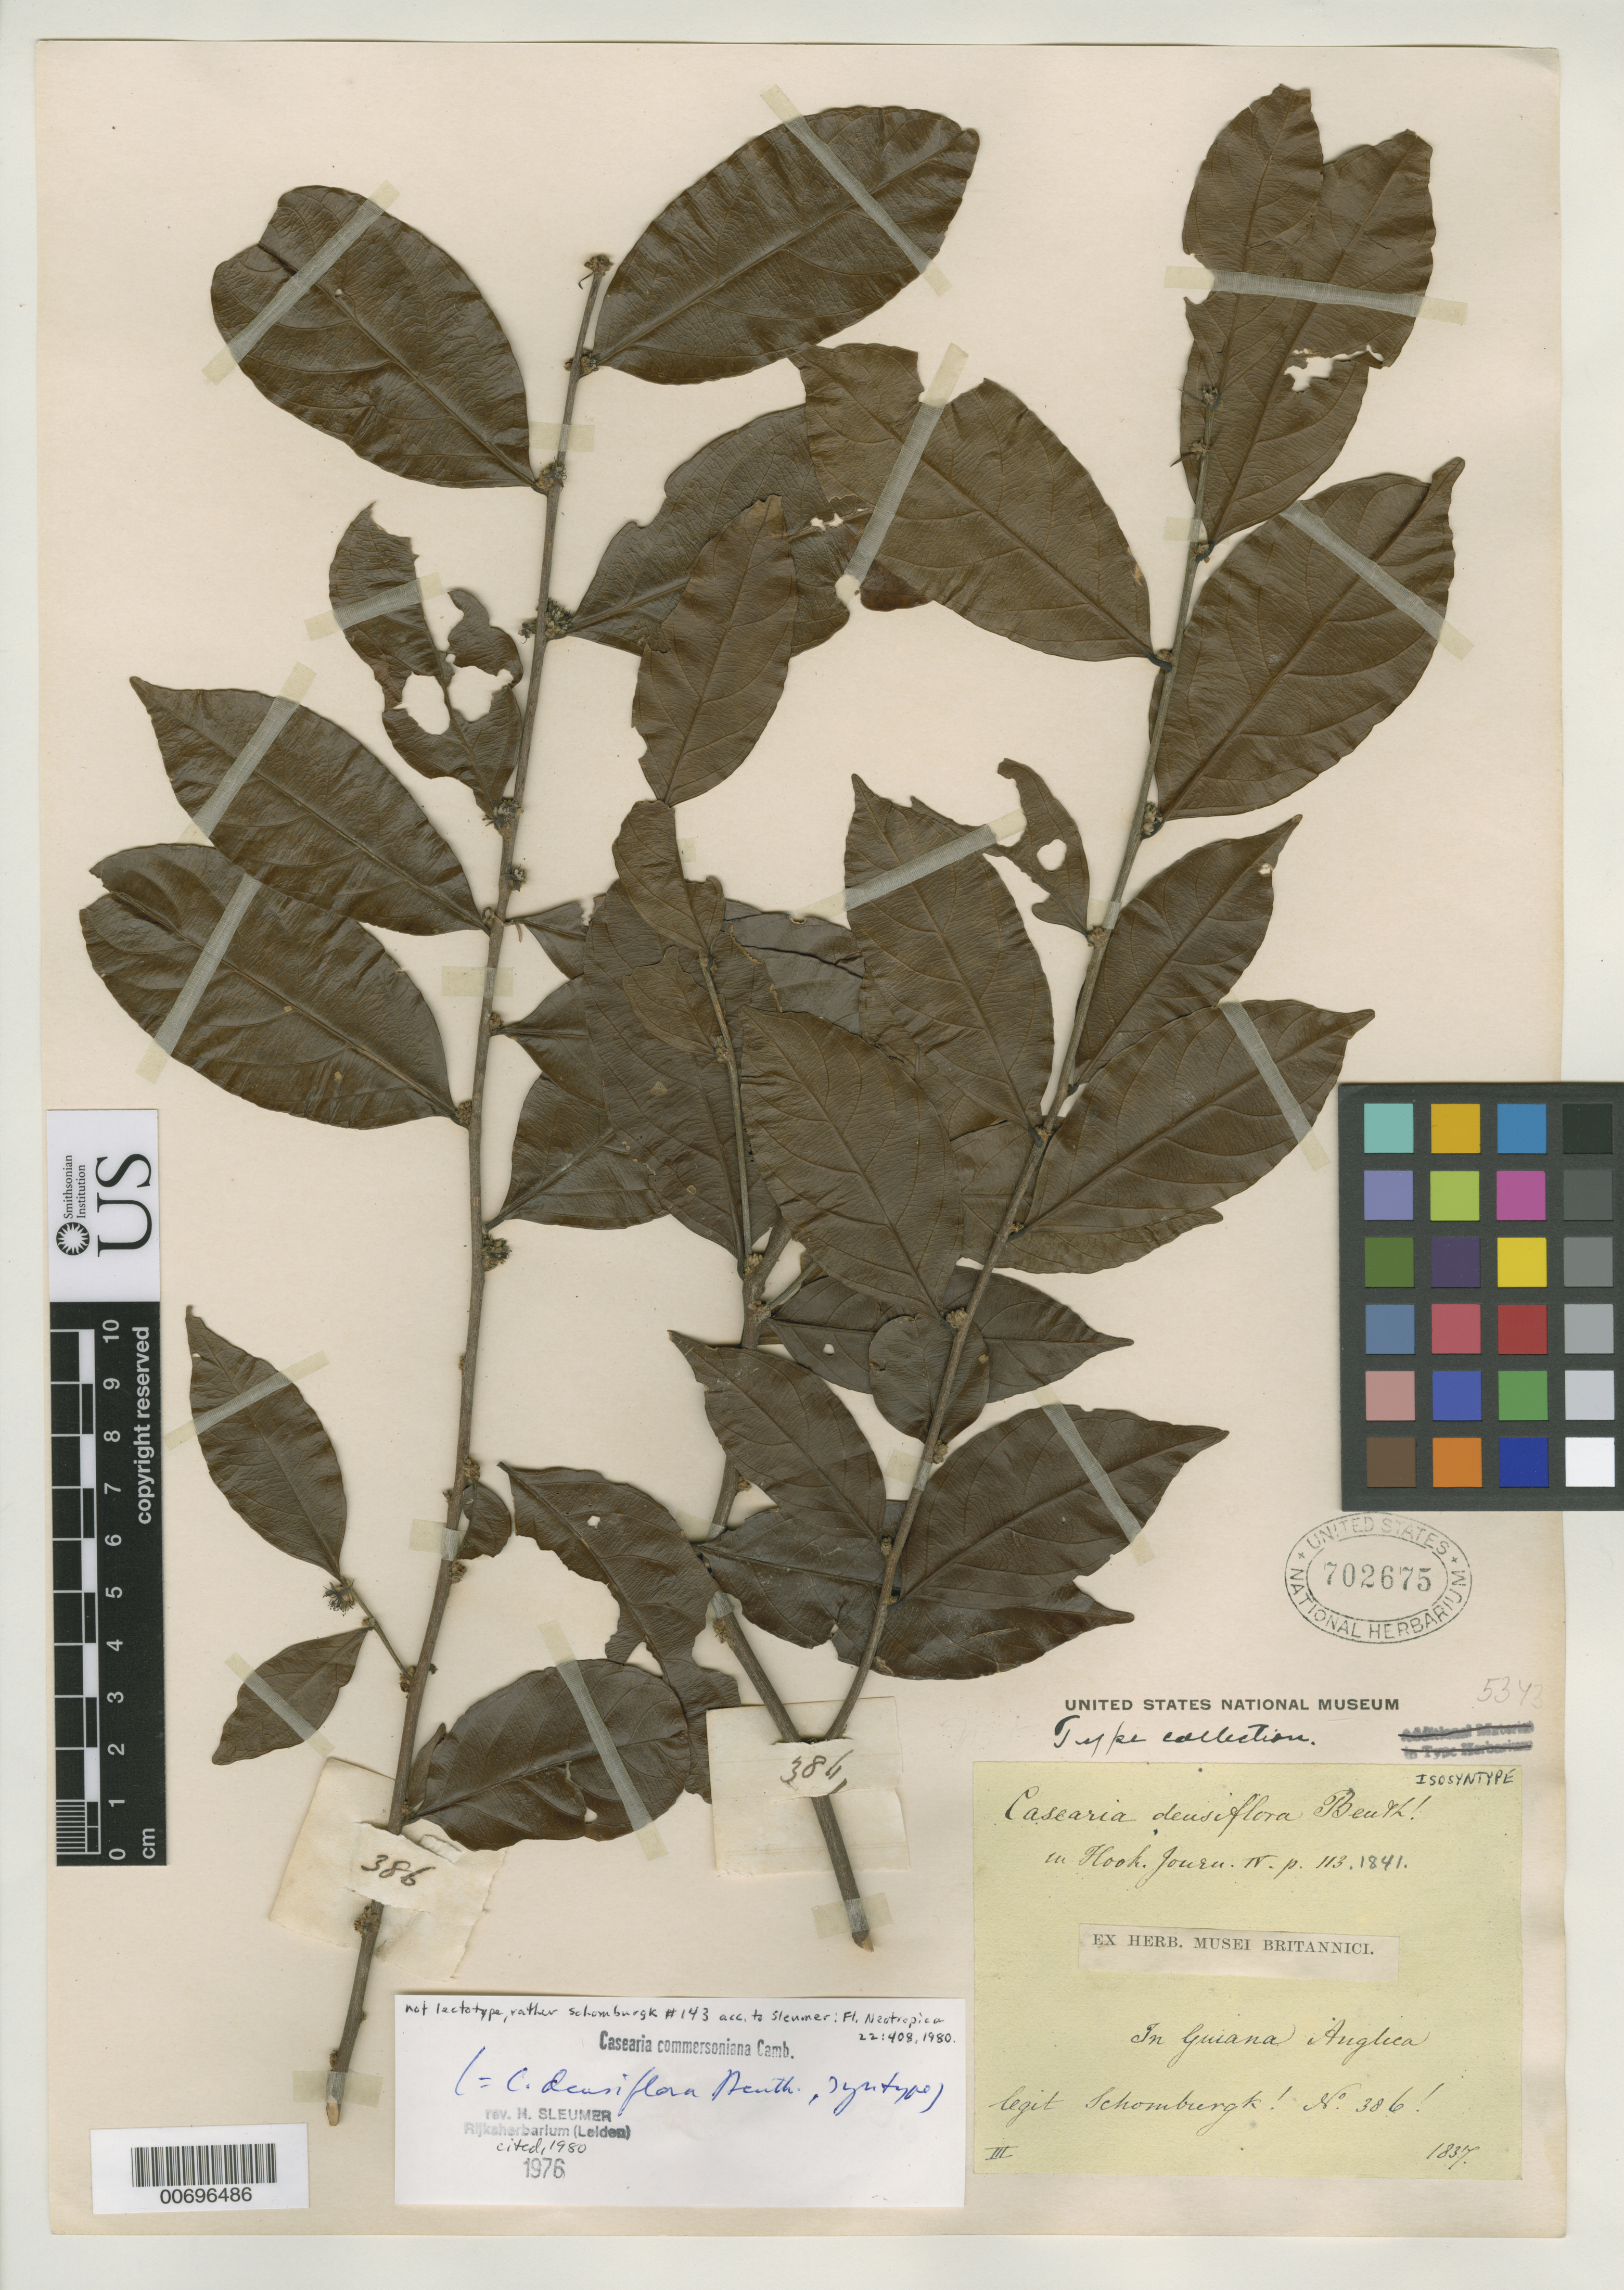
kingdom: Plantae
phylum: Tracheophyta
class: Magnoliopsida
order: Malpighiales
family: Salicaceae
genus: Casearia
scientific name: Casearia densiflora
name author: Benth.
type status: Isolectotype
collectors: M. R. Schomburgk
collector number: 386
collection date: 1837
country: Guyana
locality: In Guiana Anglica.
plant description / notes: Lectotype collection is Schomburgk 143 as cited by H. Sleumer, Fl. Neotrop. Monogr. 22: 408 (1980).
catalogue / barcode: US 702675